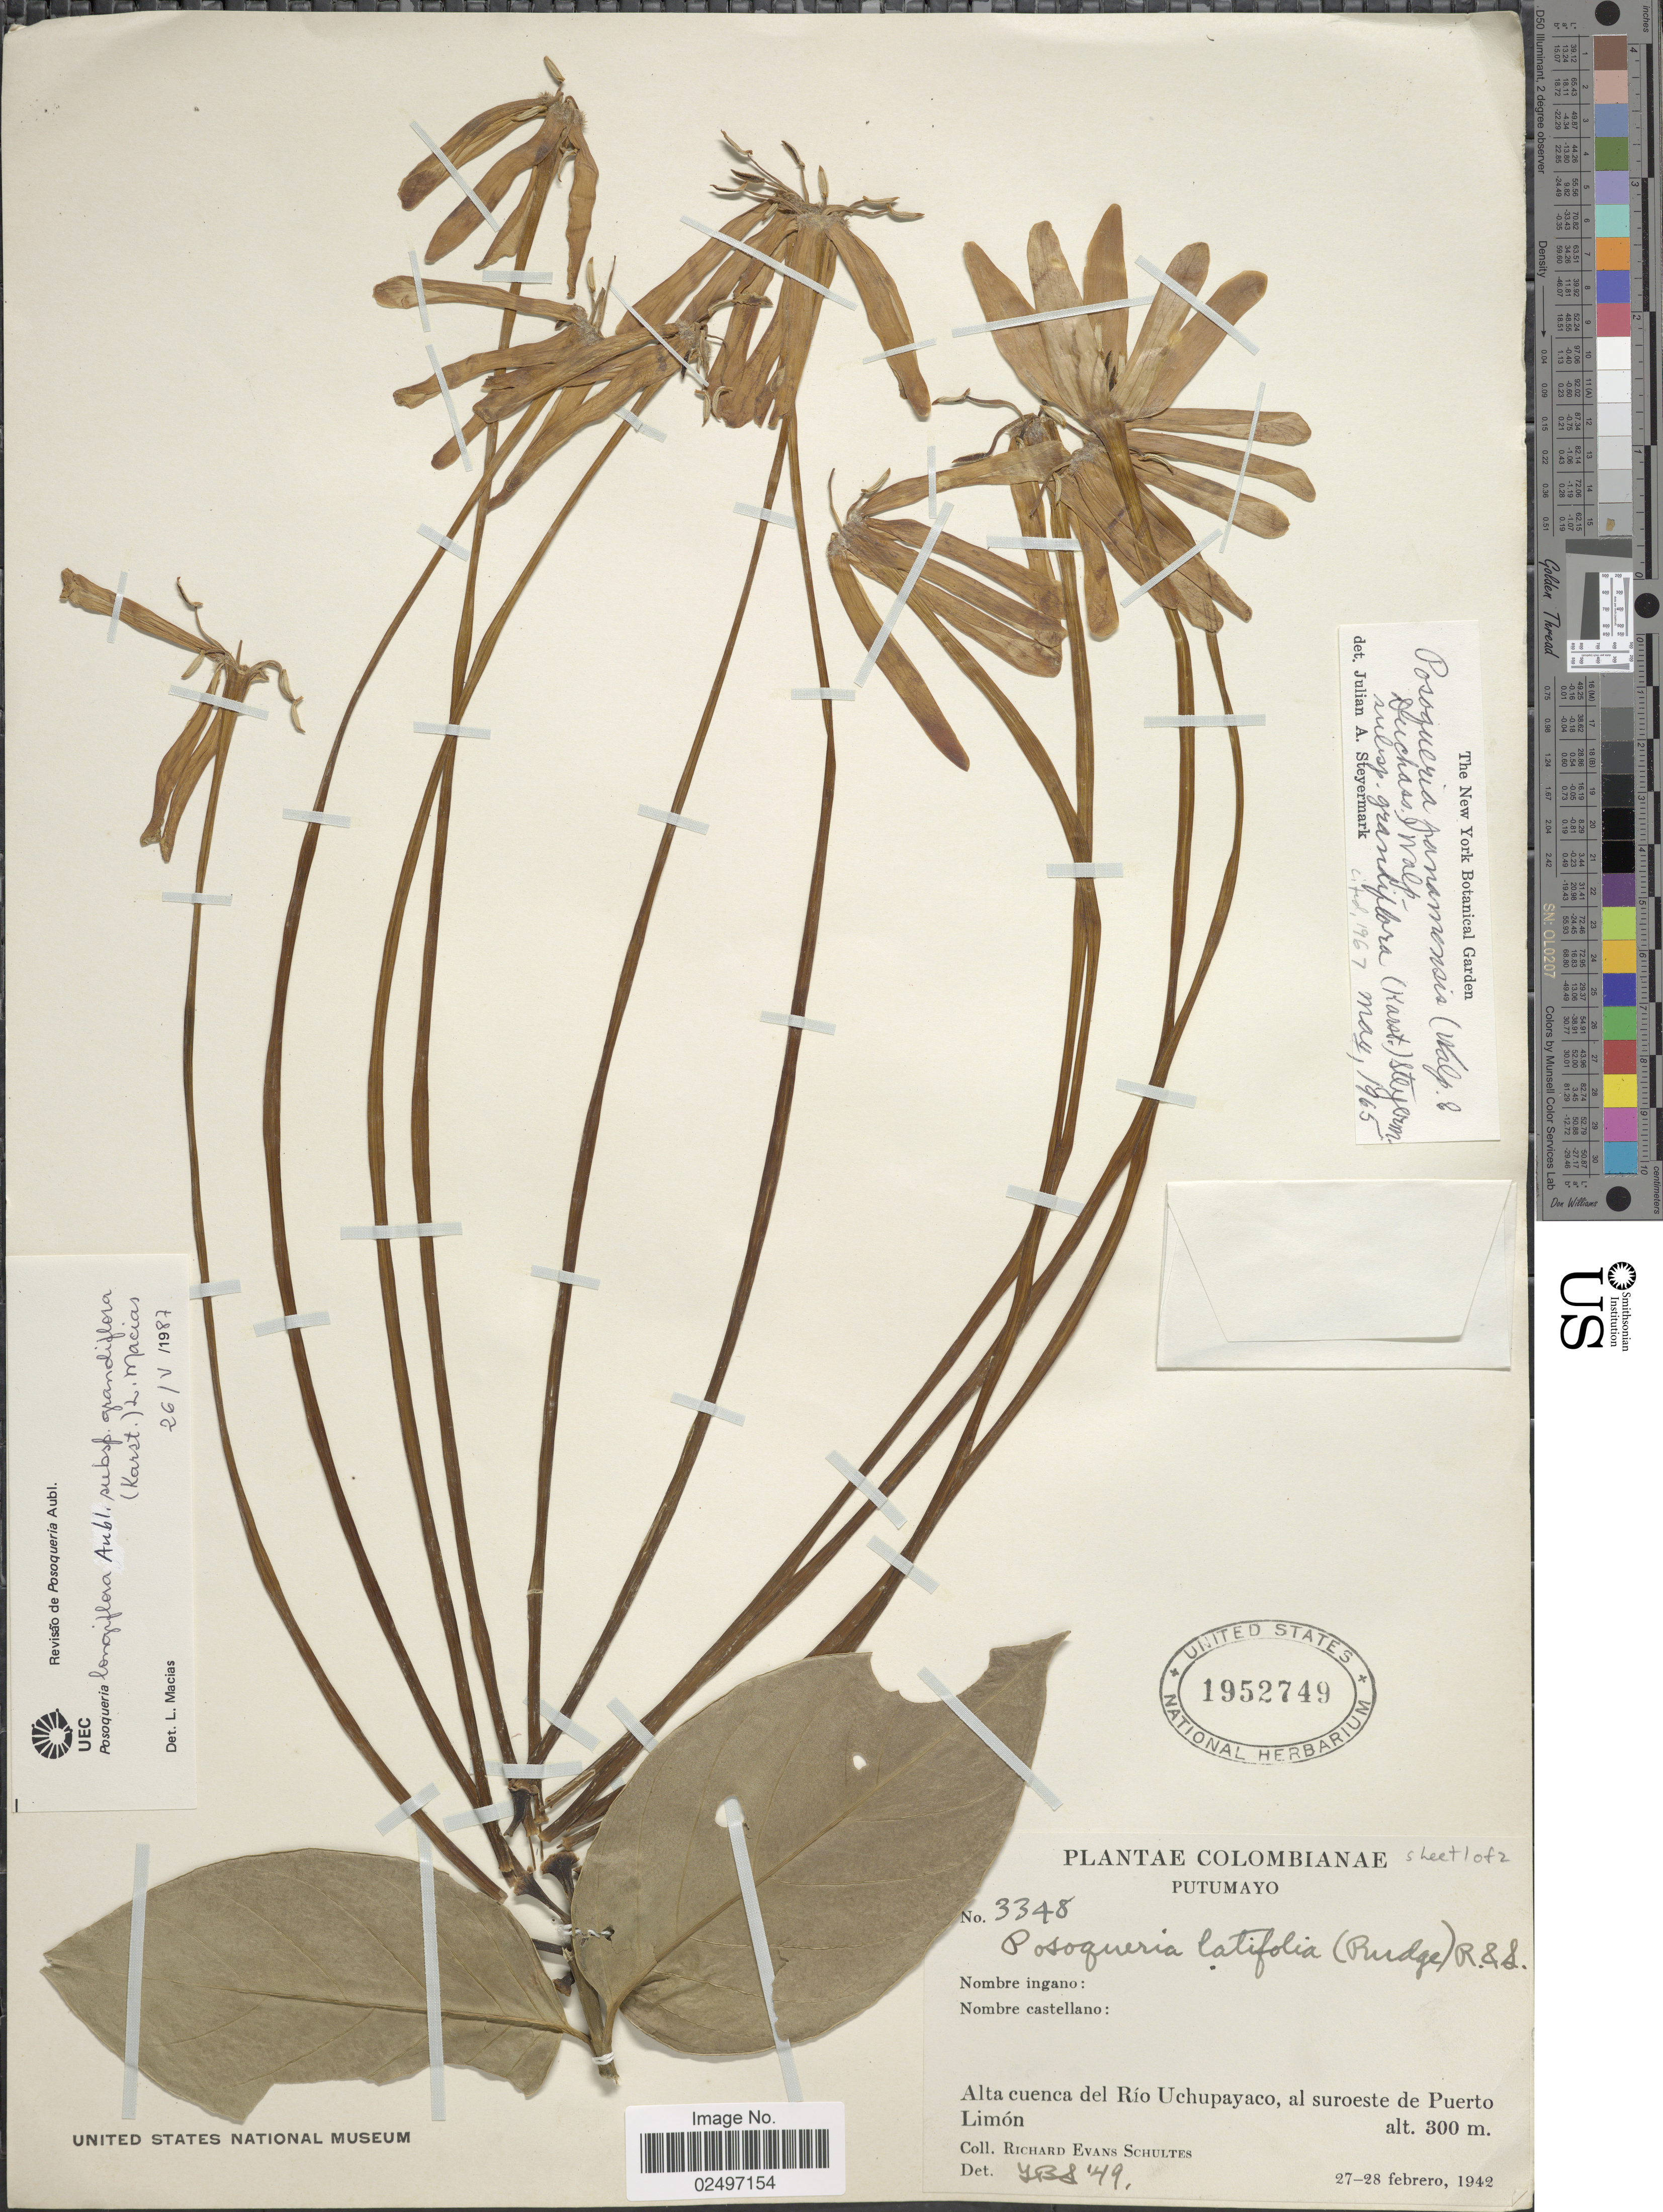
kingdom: Plantae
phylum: Tracheophyta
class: Magnoliopsida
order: Gentianales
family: Rubiaceae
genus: Posoqueria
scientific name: Posoqueria longiflora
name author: Aubl.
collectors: R. E. Schultes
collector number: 3348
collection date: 1942-02-27/1942-02-28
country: Colombia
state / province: Putumayo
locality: Alta cuenca del Río Uchupayaco, al suroeste de Puerto Limón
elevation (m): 300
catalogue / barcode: US 1952749